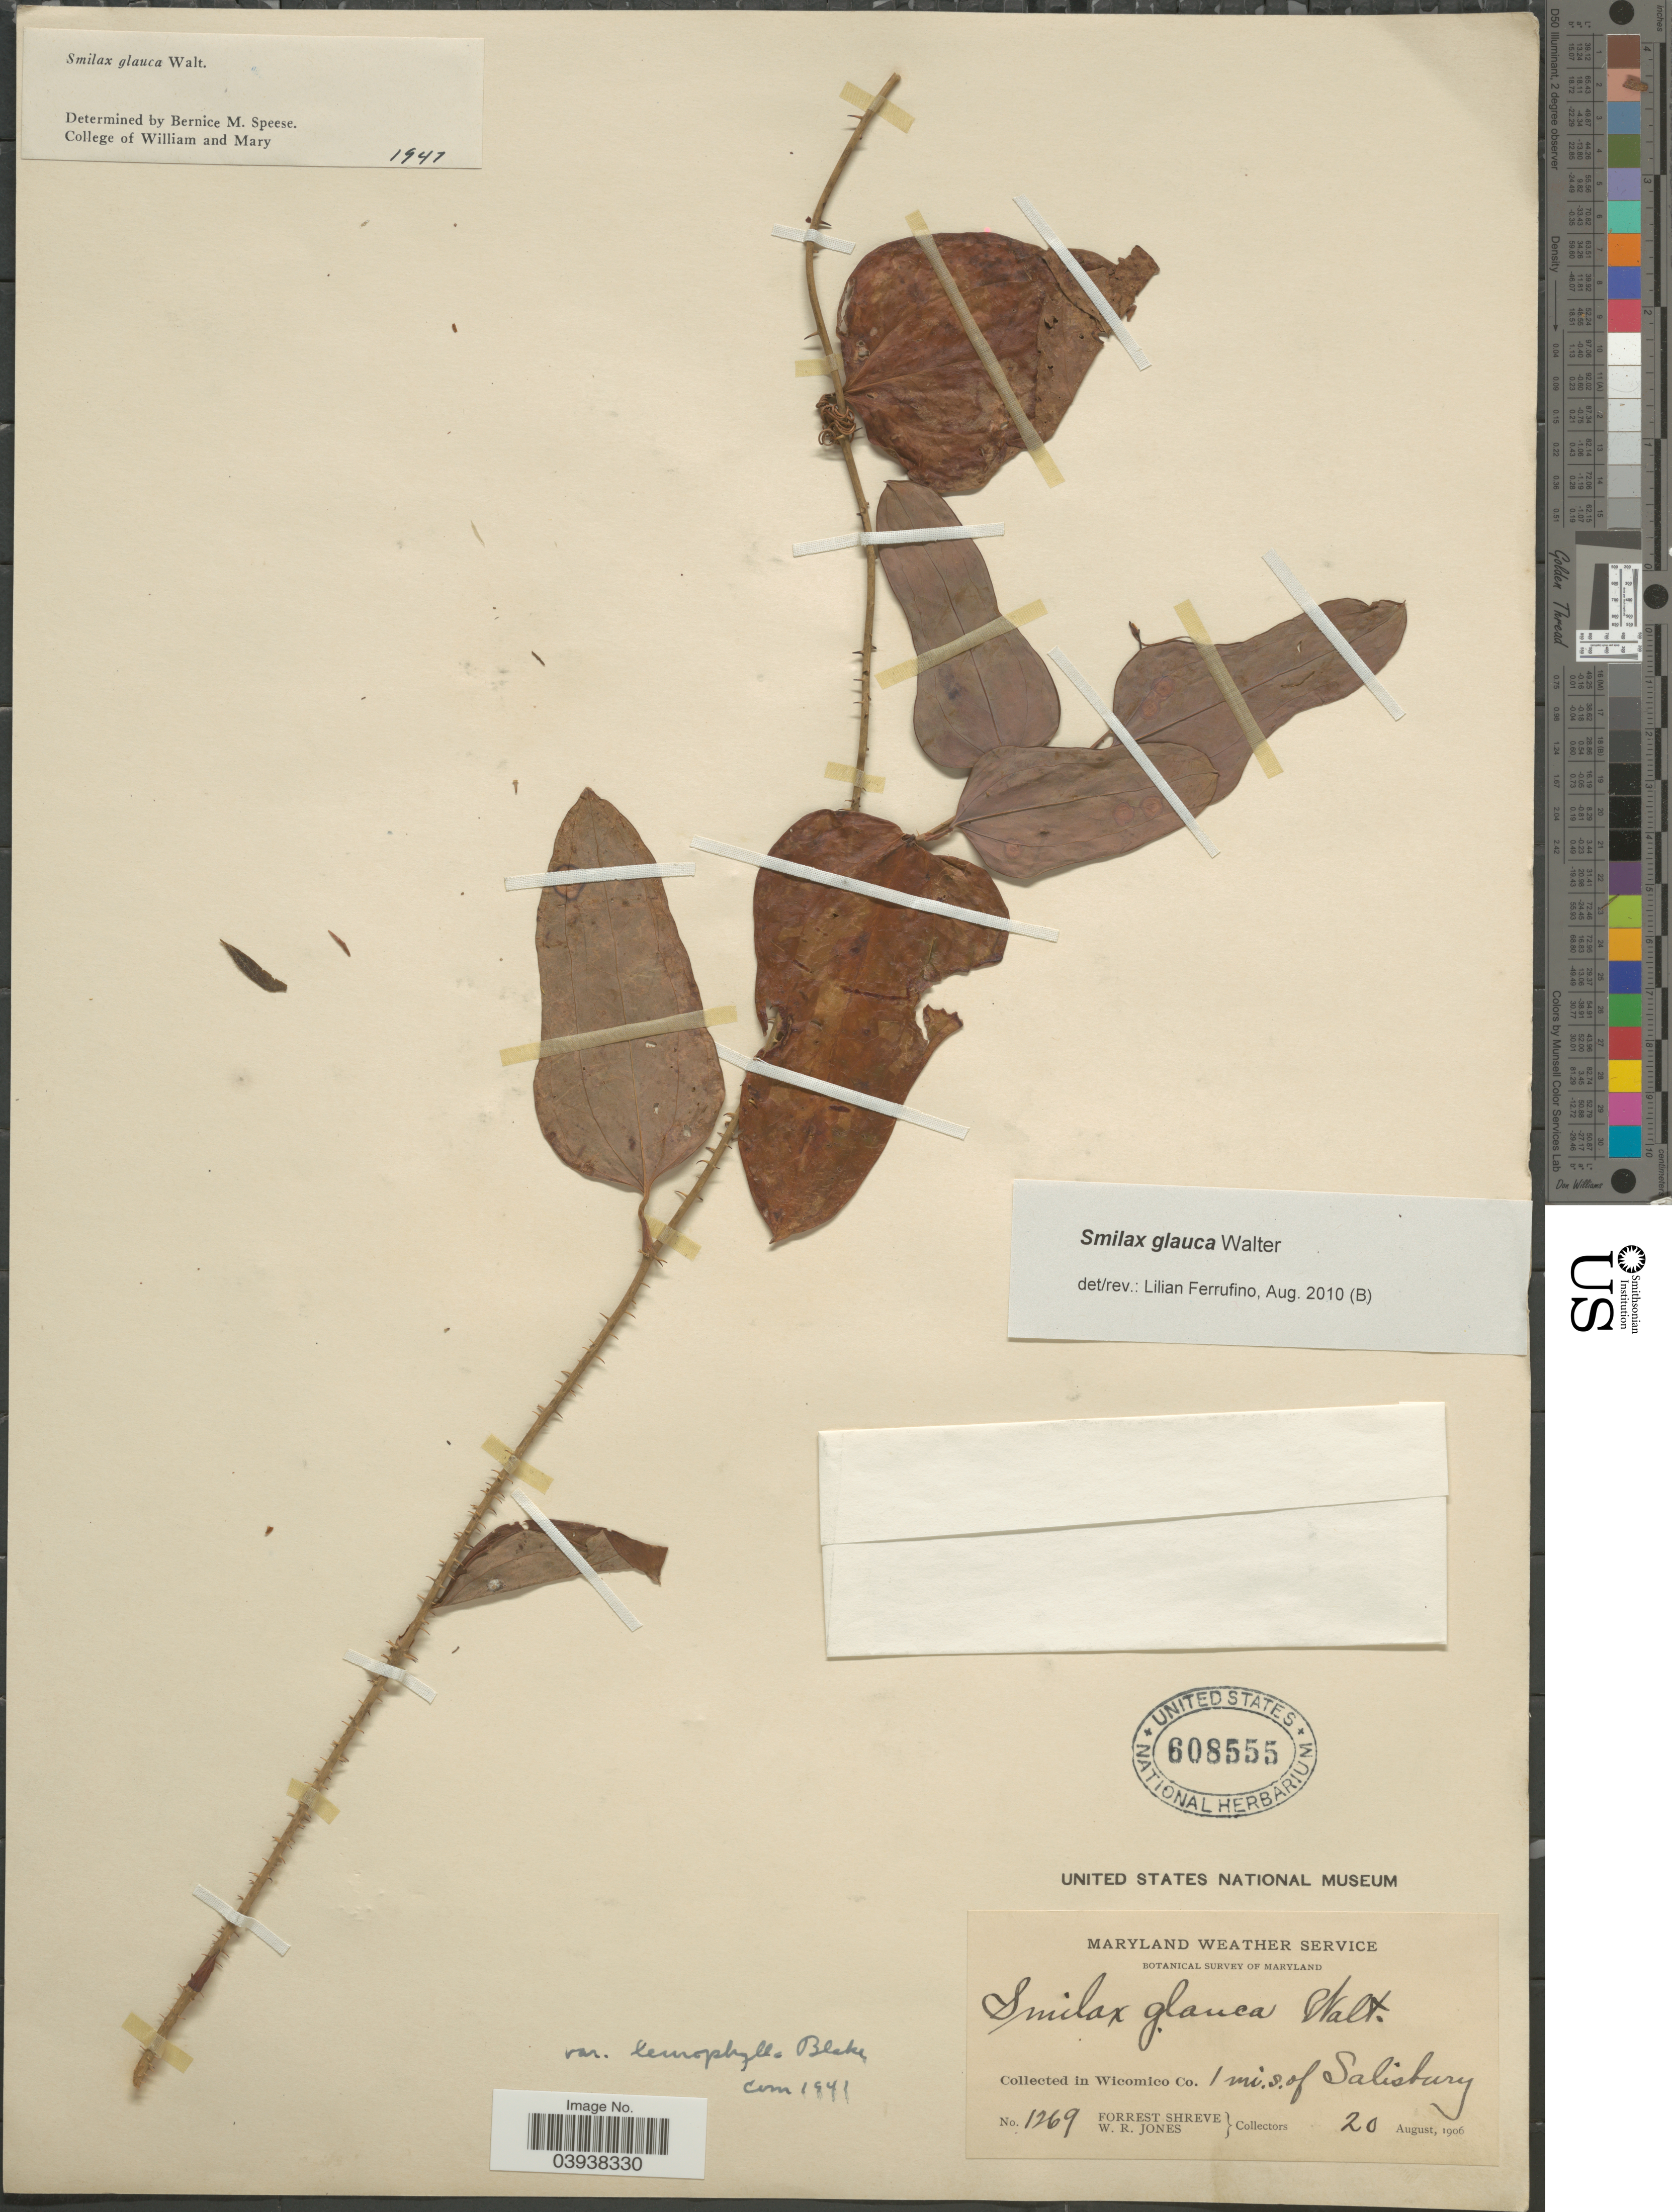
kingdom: Plantae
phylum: Tracheophyta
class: Liliopsida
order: Liliales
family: Smilacaceae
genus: Smilax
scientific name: Smilax glauca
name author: Walter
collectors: F. Shreve & W. R. Jones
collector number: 1269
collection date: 1906-08-20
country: United States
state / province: Maryland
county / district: Wicomico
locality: In Wicomico Co. 1 mi. s. of Salisbury.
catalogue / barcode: US 608555